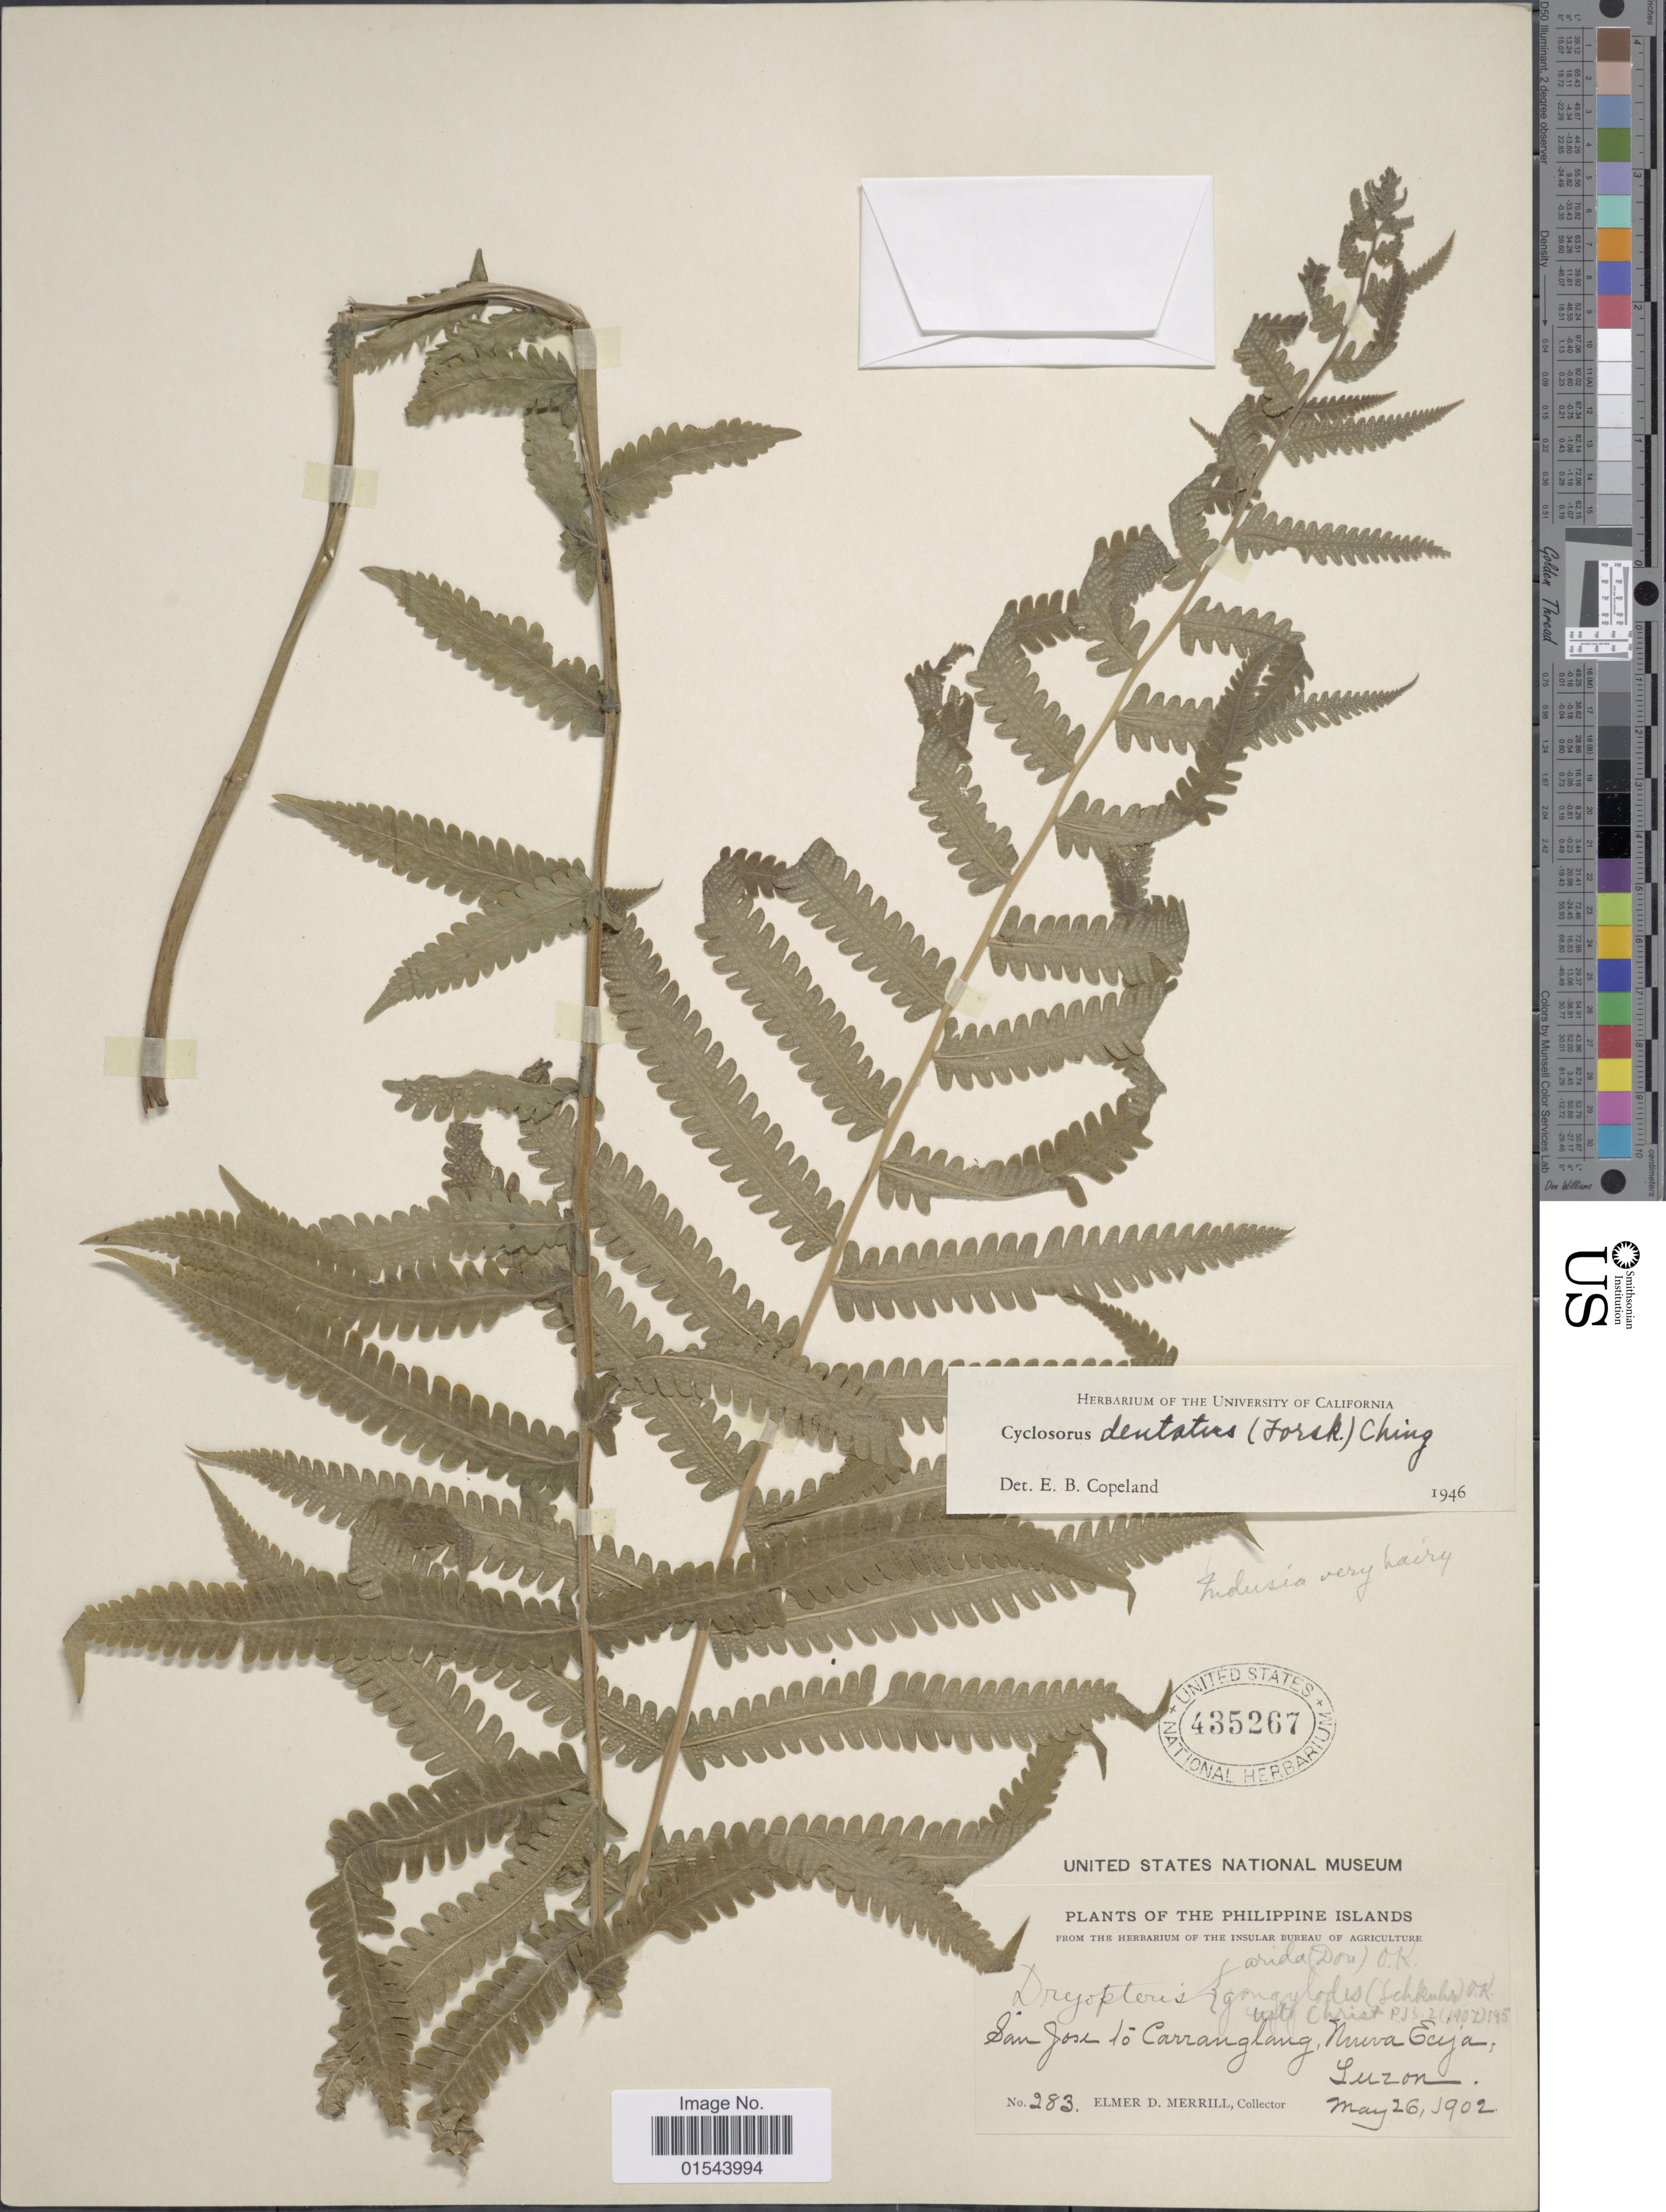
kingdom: Plantae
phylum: Tracheophyta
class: Polypodiopsida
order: Polypodiales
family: Thelypteridaceae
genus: Christella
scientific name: Christella dentata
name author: (Forssk.) Brownsey & Jermy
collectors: E. D. Merrill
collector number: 283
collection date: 1902-05-26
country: Philippines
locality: San Jose to Carranglang, Nueva Eceja, Luzon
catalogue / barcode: US 435267